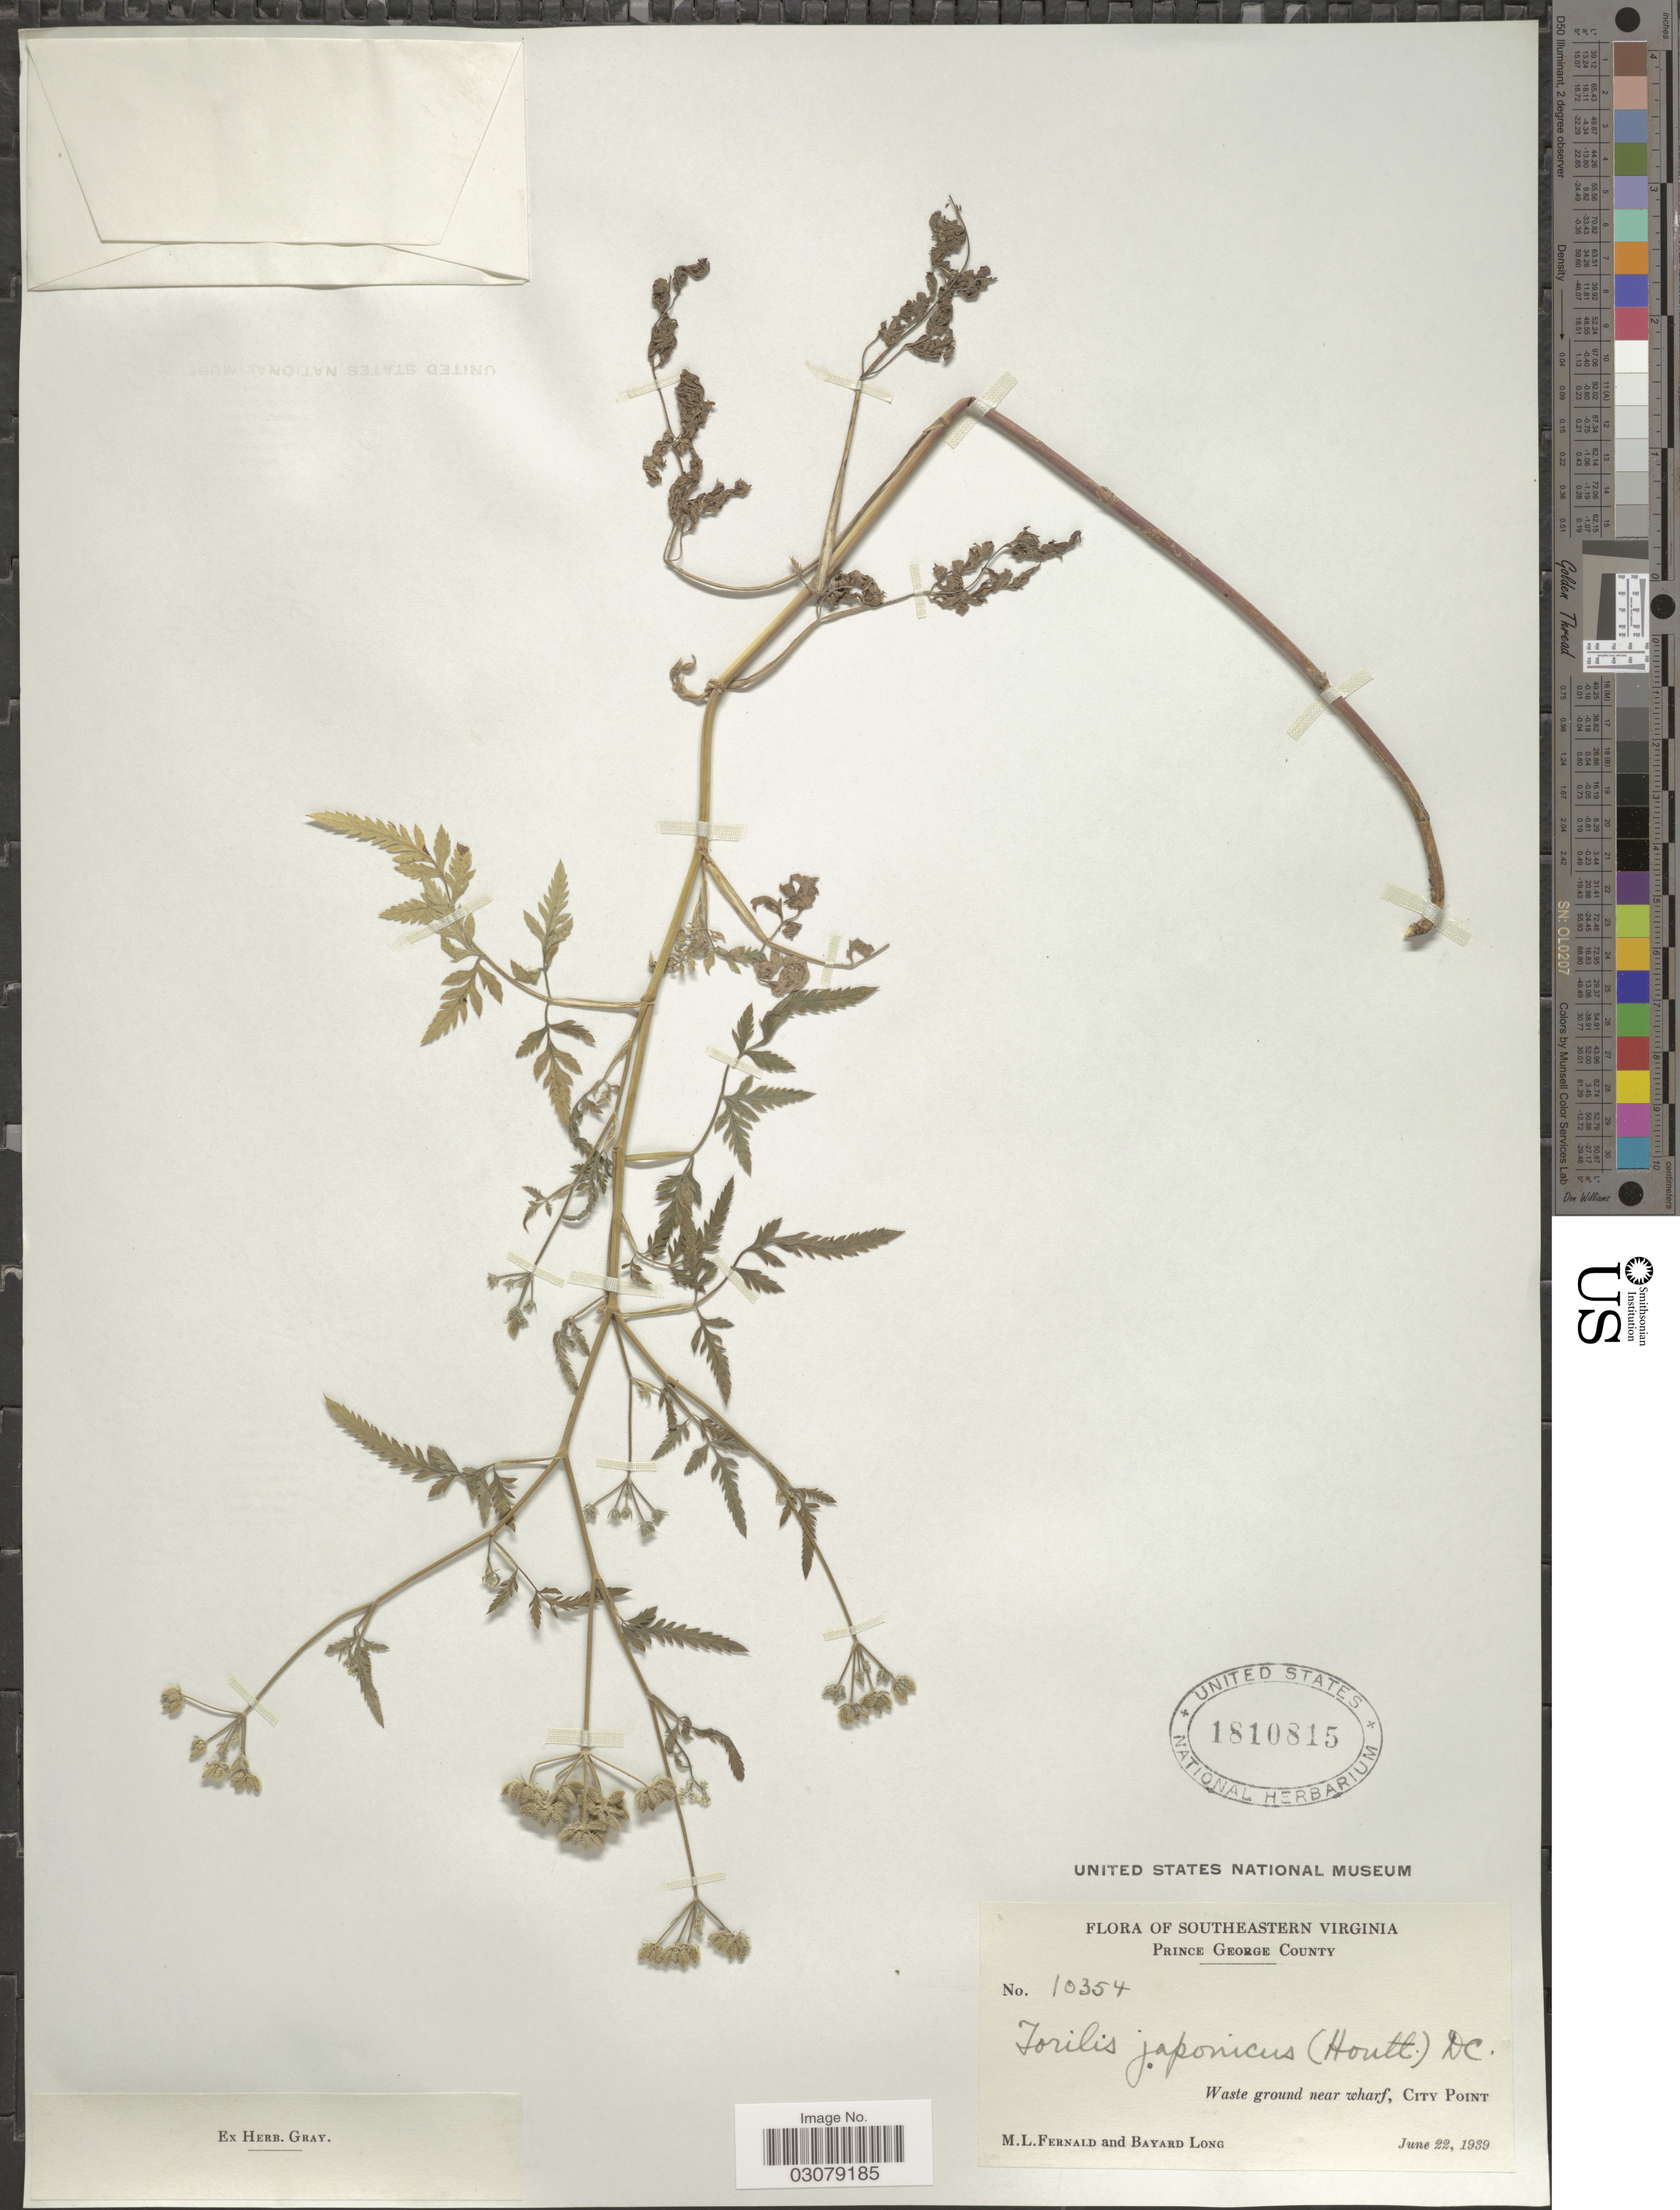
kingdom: Plantae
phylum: Tracheophyta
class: Magnoliopsida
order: Apiales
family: Apiaceae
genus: Torilis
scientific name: Torilis japonica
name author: (Houtt.) DC.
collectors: M. L. Fernald & B. Long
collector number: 10354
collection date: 1939-06-22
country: United States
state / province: Virginia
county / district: Prince George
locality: Southeastern Virginia. Prince George County. Waste ground near wharf, City Point.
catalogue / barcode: US 1810815